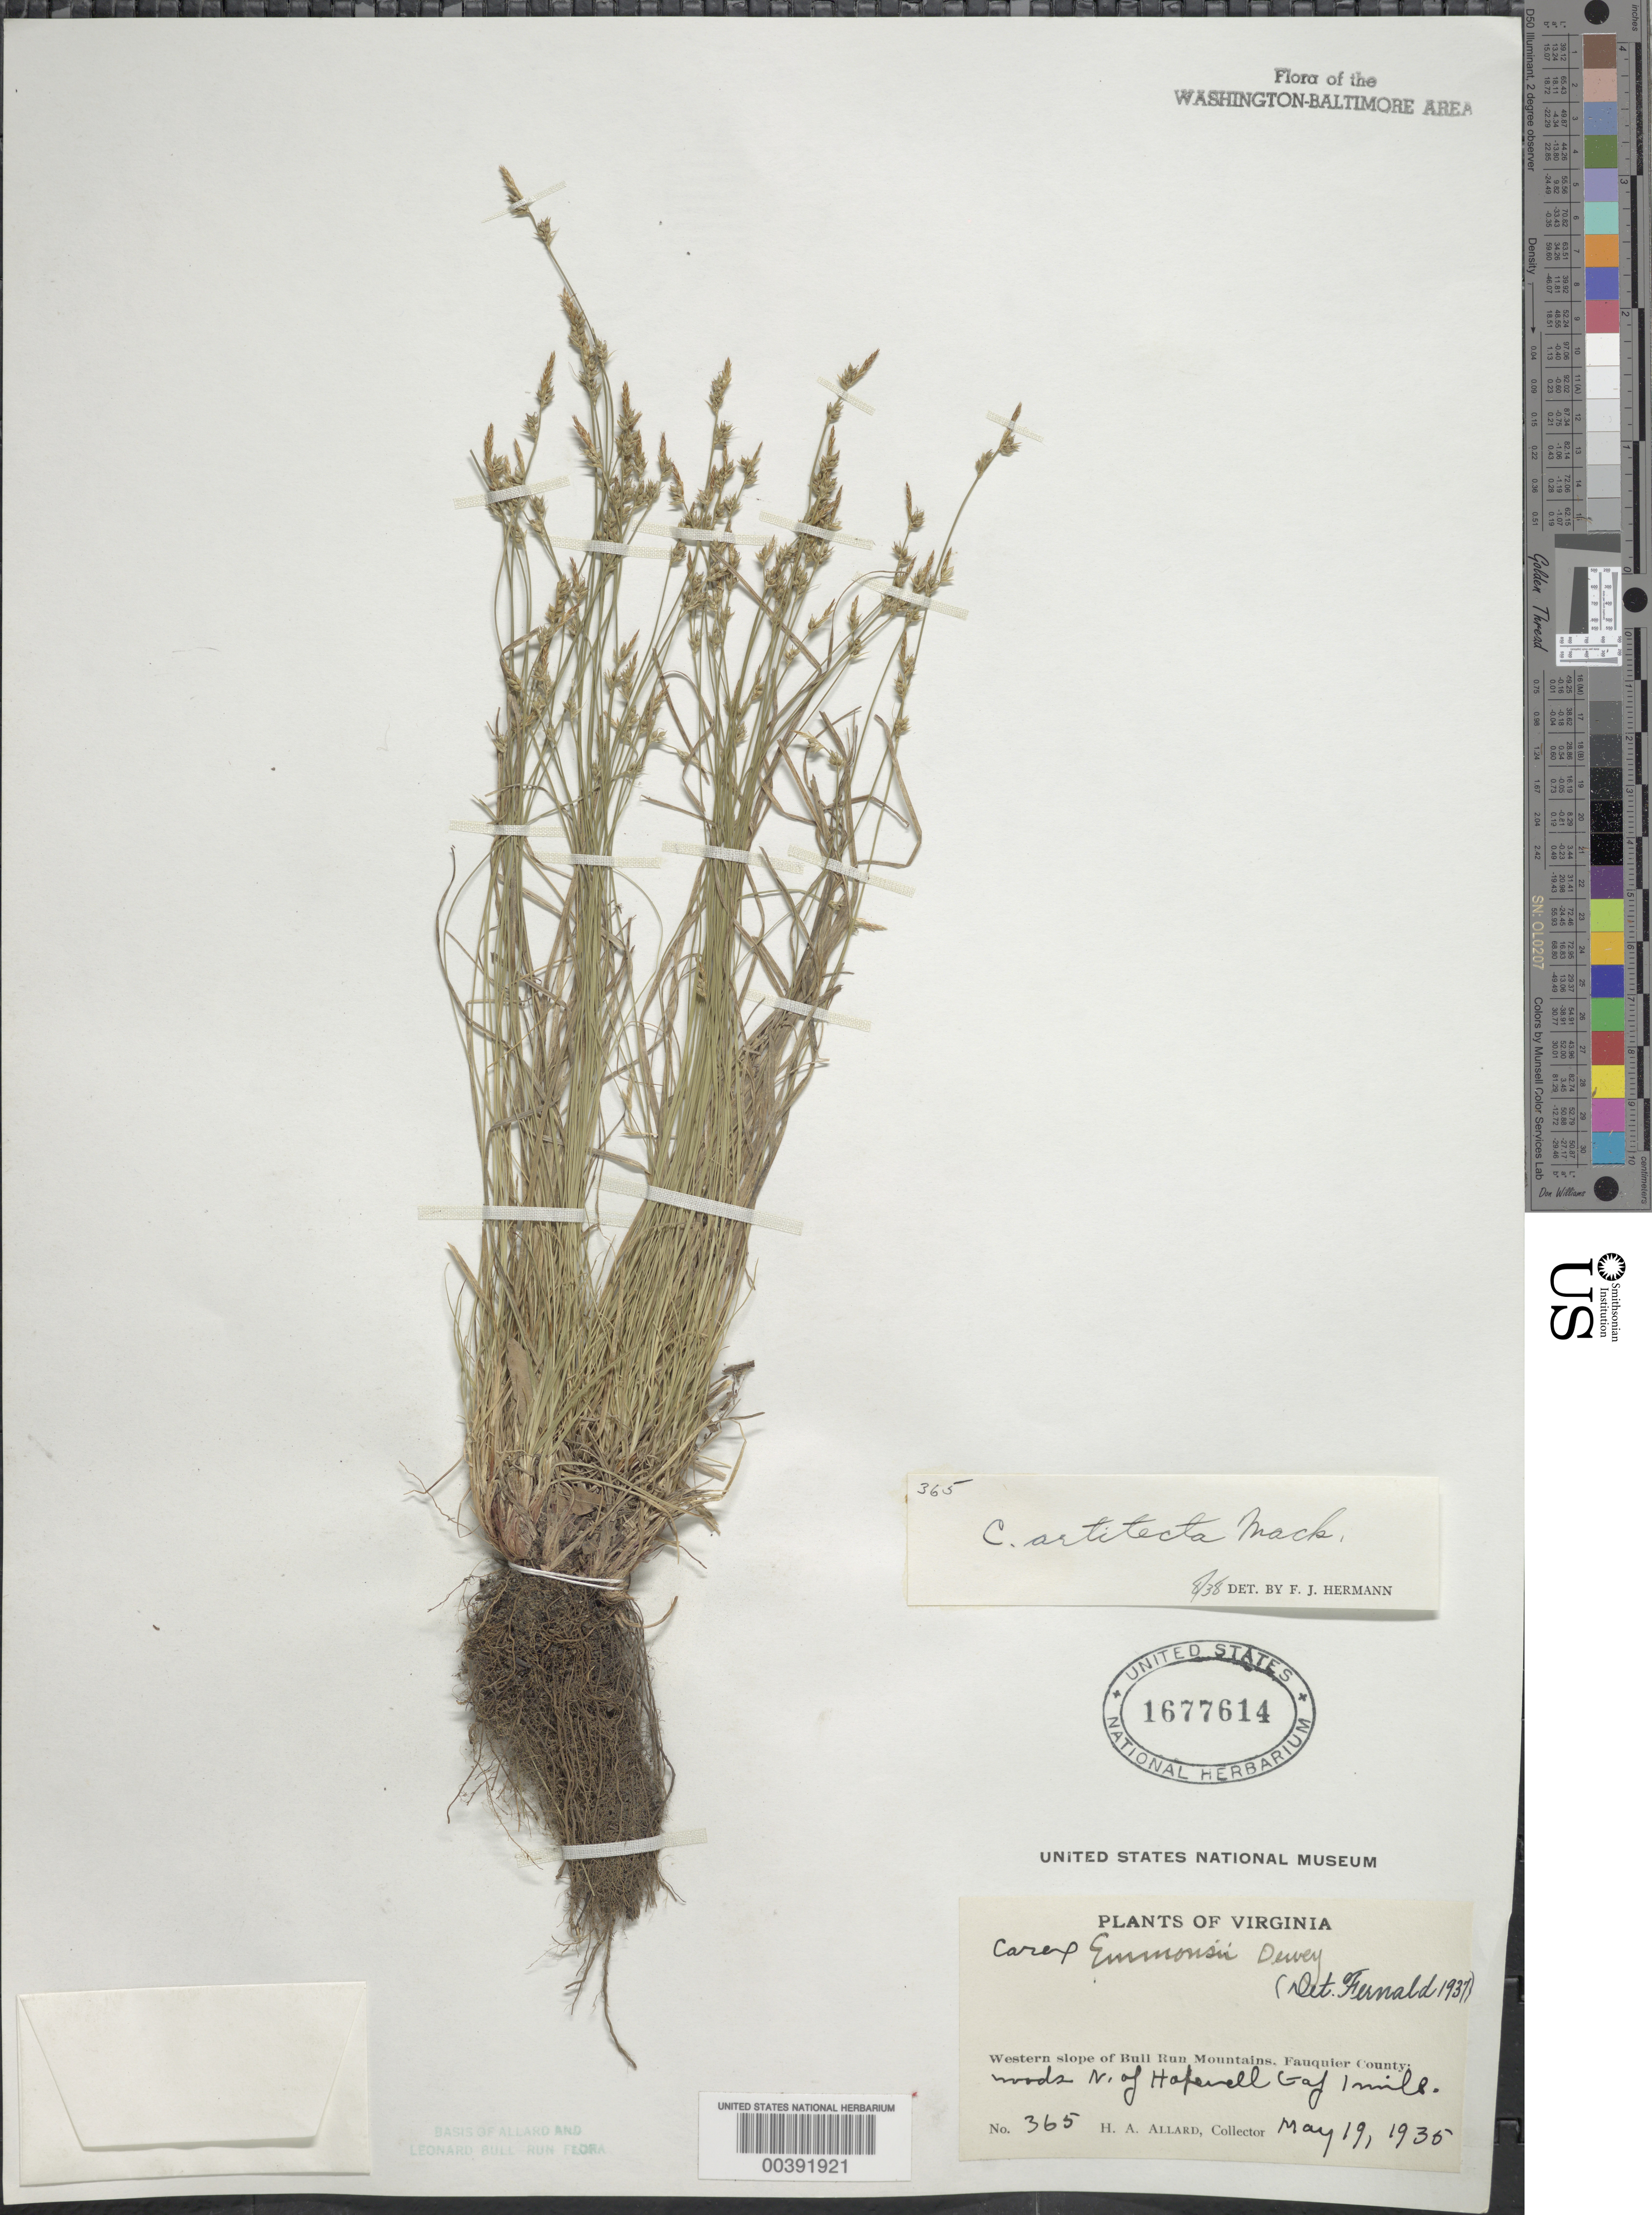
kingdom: Plantae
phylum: Tracheophyta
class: Liliopsida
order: Poales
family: Cyperaceae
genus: Carex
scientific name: Carex albicans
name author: Willd. ex Spreng.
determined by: Shetler, Stanwyn G., (US), NMNH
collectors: H. A. Allard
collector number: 365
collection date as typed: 19 May 1935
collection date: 1935-05-19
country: United States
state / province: Virginia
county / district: Fauquier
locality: North of Hopewell Gap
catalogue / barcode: US 1677614